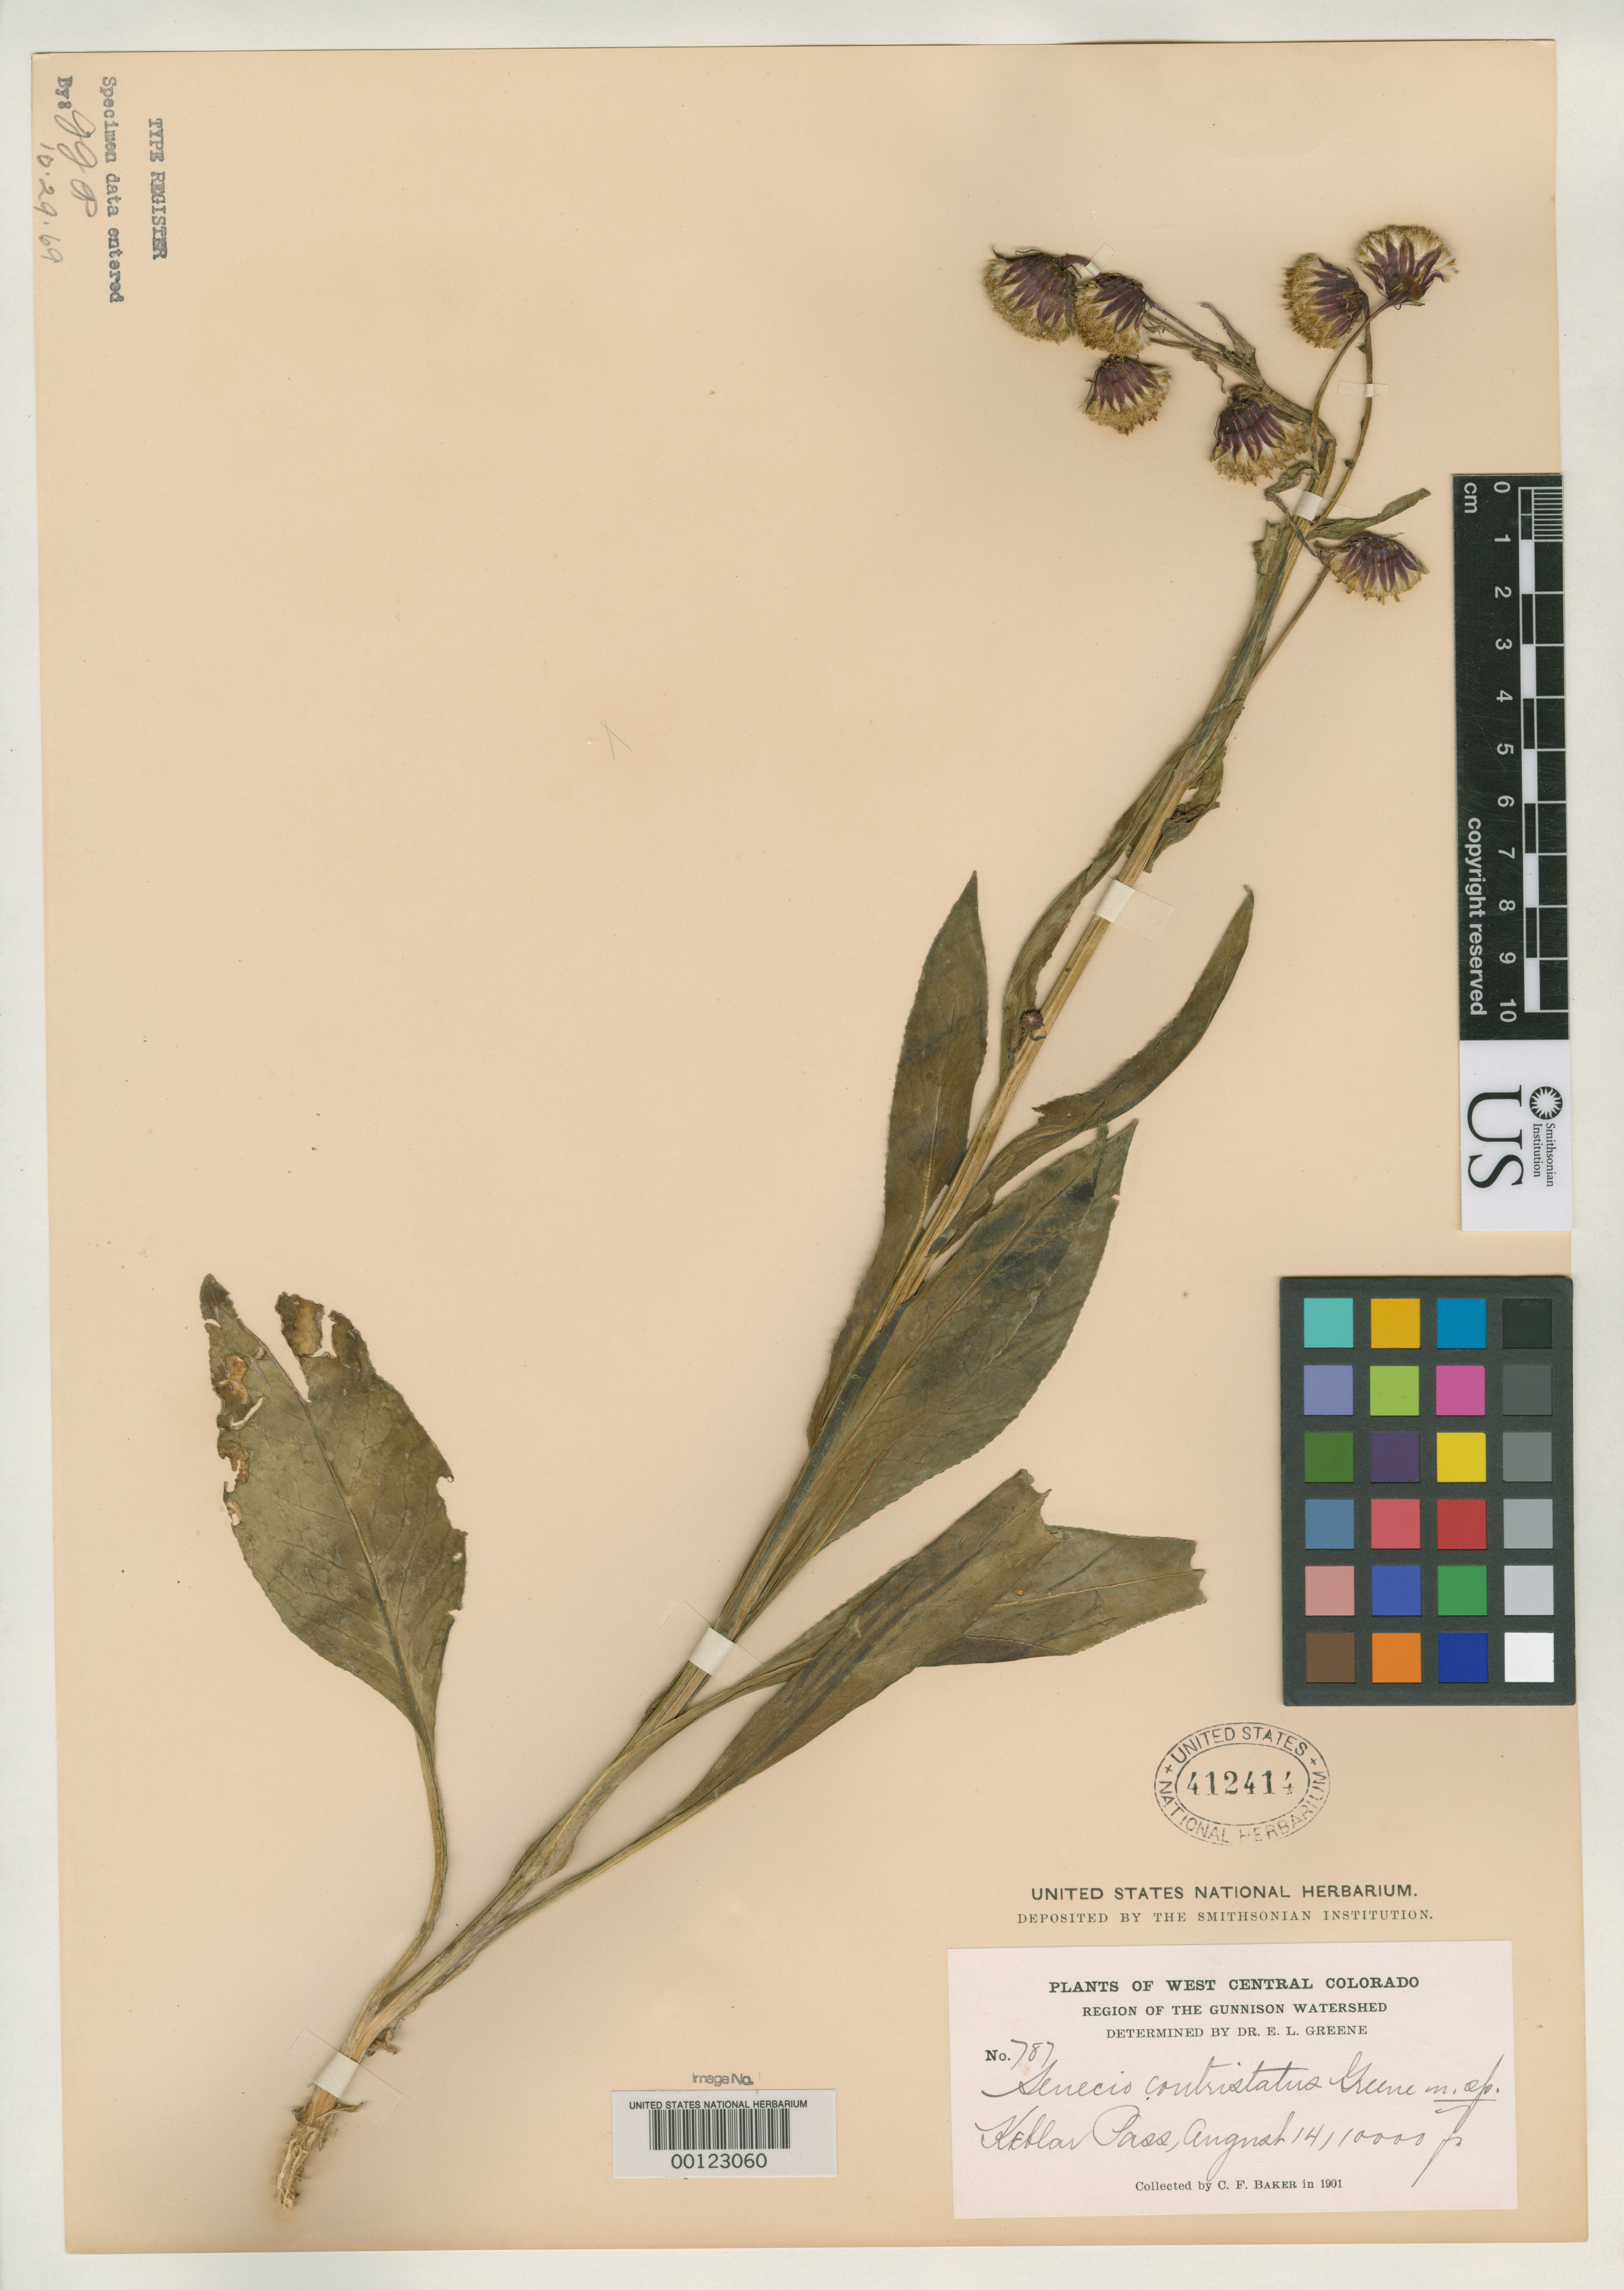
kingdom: Plantae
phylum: Tracheophyta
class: Magnoliopsida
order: Asterales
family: Asteraceae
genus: Senecio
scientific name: Senecio contristatus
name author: Greene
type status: Isotype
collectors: C. F. Baker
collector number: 787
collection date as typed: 14 Aug 1901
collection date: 1901-08-14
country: United States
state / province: Colorado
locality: Keblar Pass; alt. 10,000 ft.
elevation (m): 3048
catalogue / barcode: US 412414